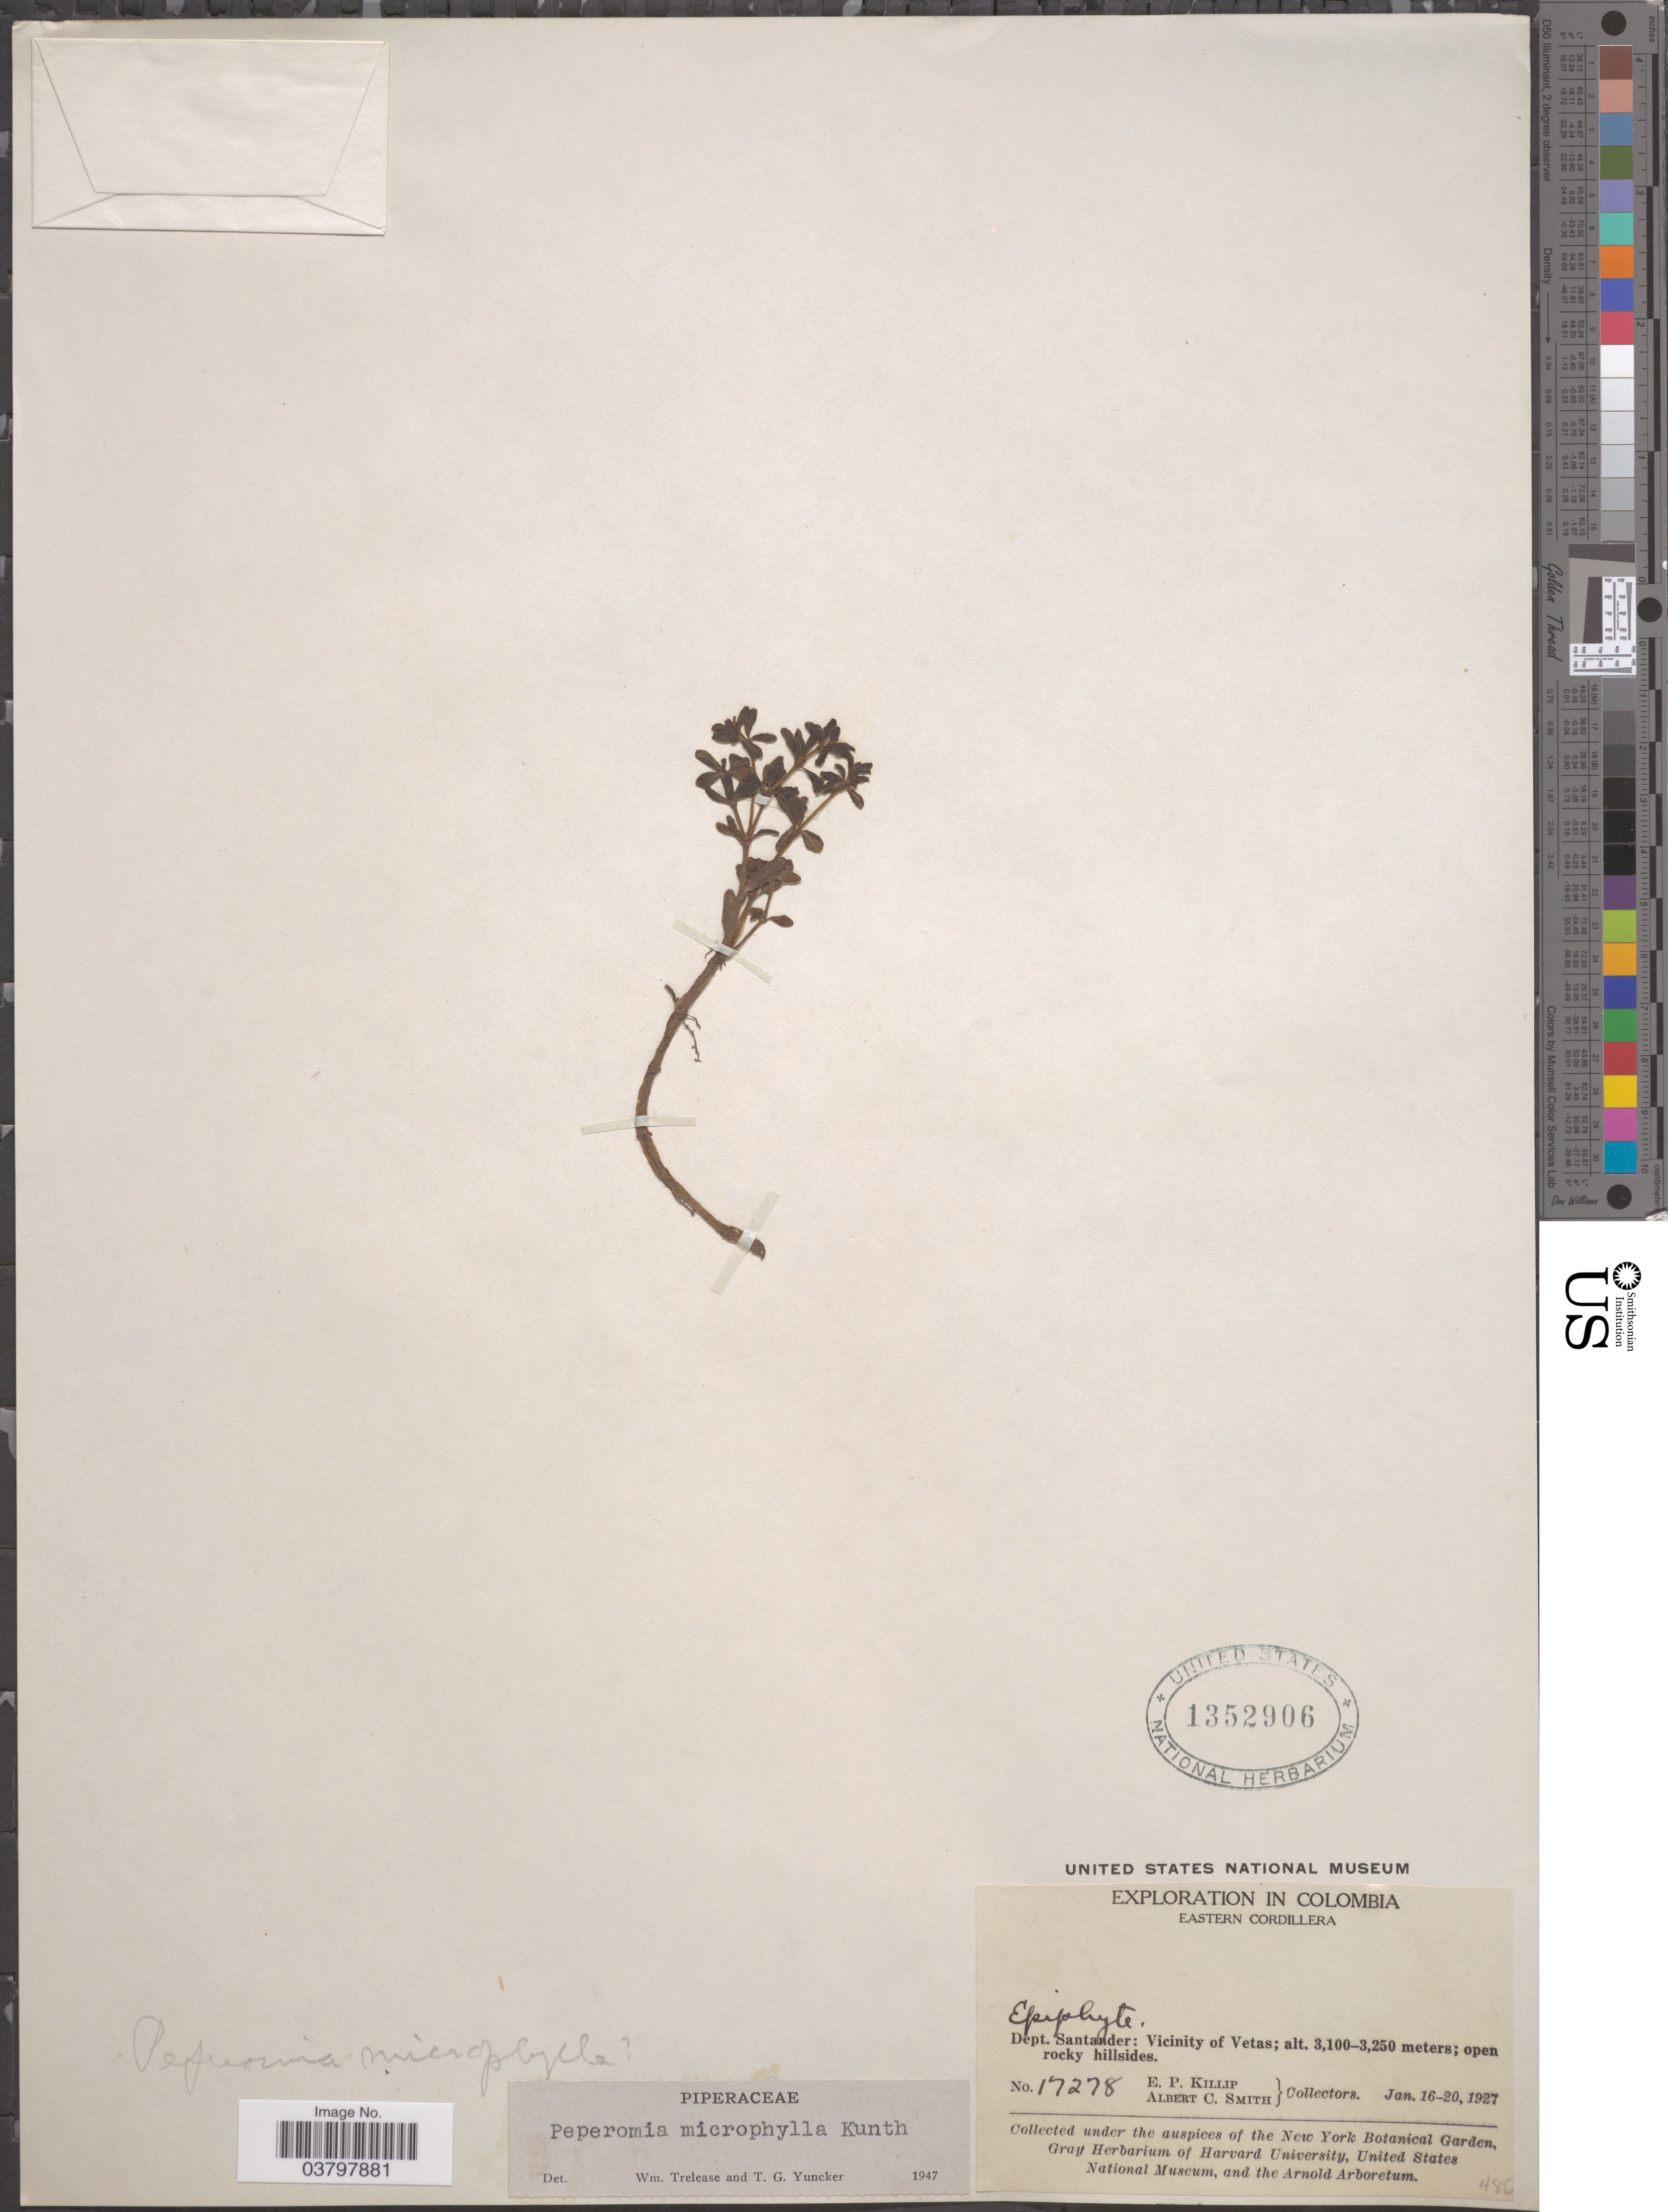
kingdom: Plantae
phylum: Tracheophyta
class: Magnoliopsida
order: Piperales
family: Piperaceae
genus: Peperomia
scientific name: Peperomia microphylla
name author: Kunth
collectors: E. P. Killip & A. C. Smith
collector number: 17278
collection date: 1927-01-16/1927-01-20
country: Colombia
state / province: Santander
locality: Eastern Cordillera. Dept. Santander: Vicinity of Vetas.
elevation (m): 3100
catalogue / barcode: US 1352906